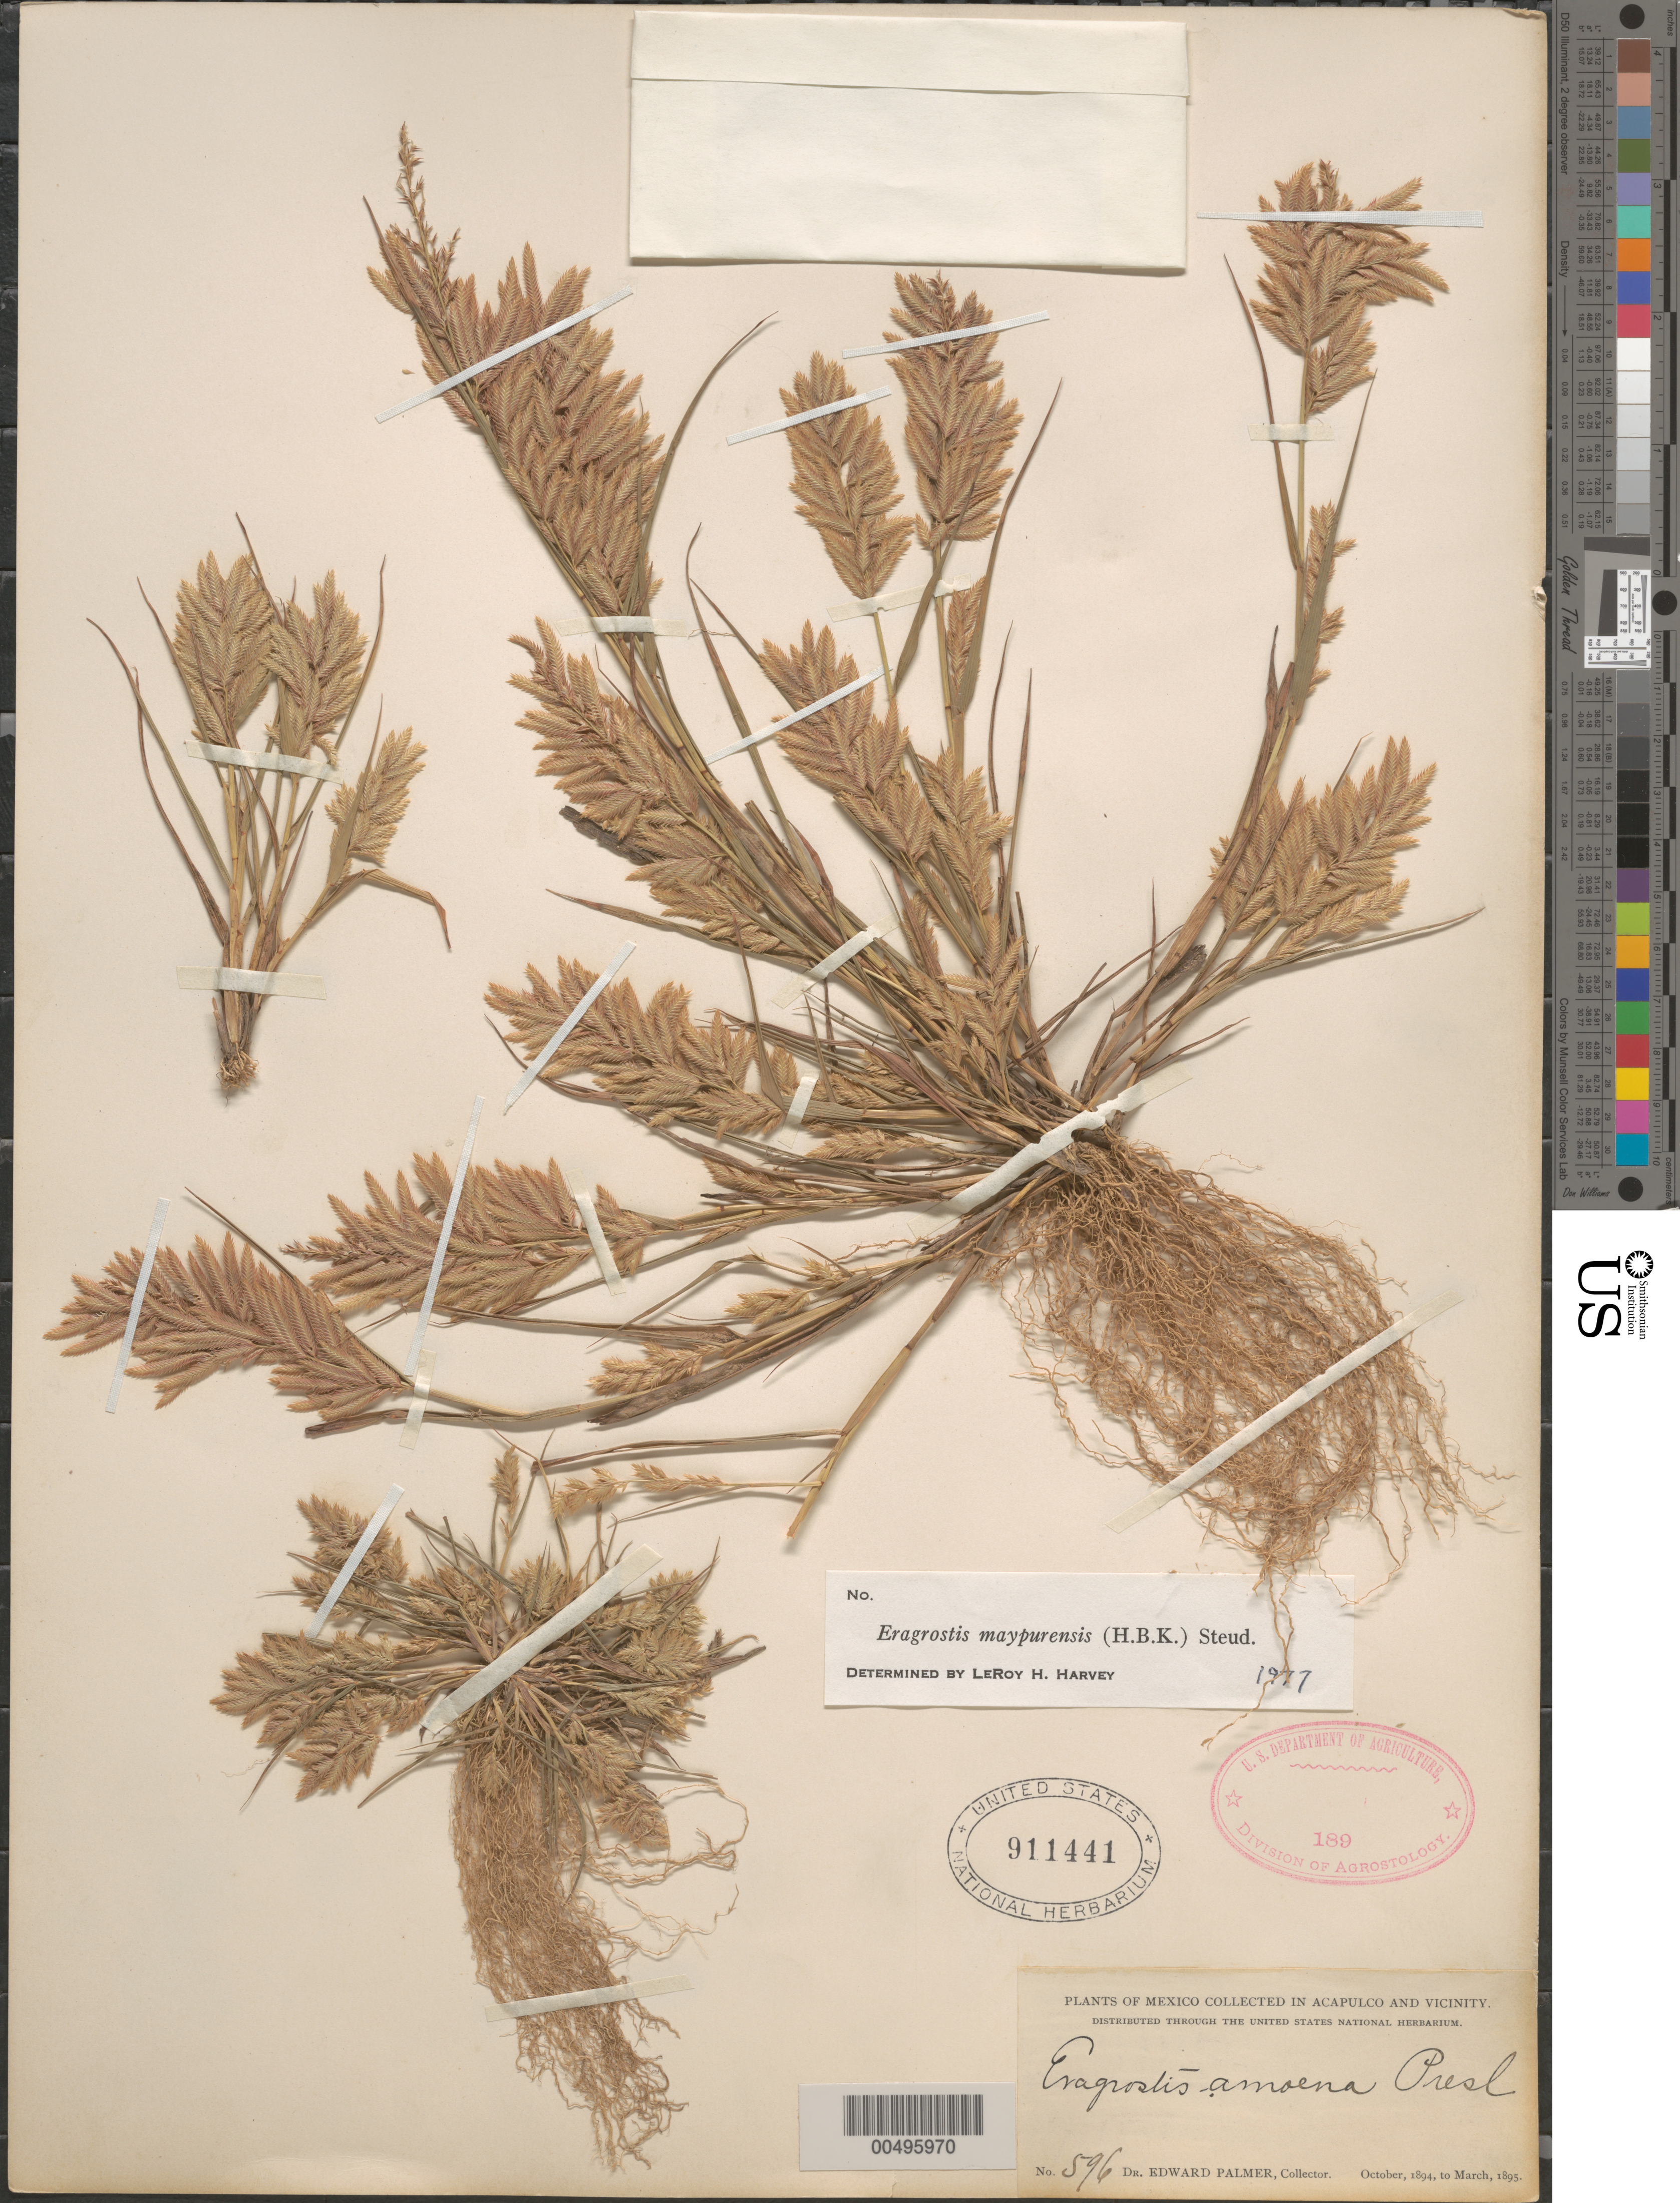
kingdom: Plantae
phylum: Tracheophyta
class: Liliopsida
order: Poales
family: Poaceae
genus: Eragrostis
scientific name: Eragrostis maypurensis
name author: (Kunth) Steud.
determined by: Harvey, L. H.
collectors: E. Palmer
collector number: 596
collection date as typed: Oct 1894 to Mar 1895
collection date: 1894-10/1895-03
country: Mexico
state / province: Guerrero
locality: Acapulco and vicinity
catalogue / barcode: US 911441